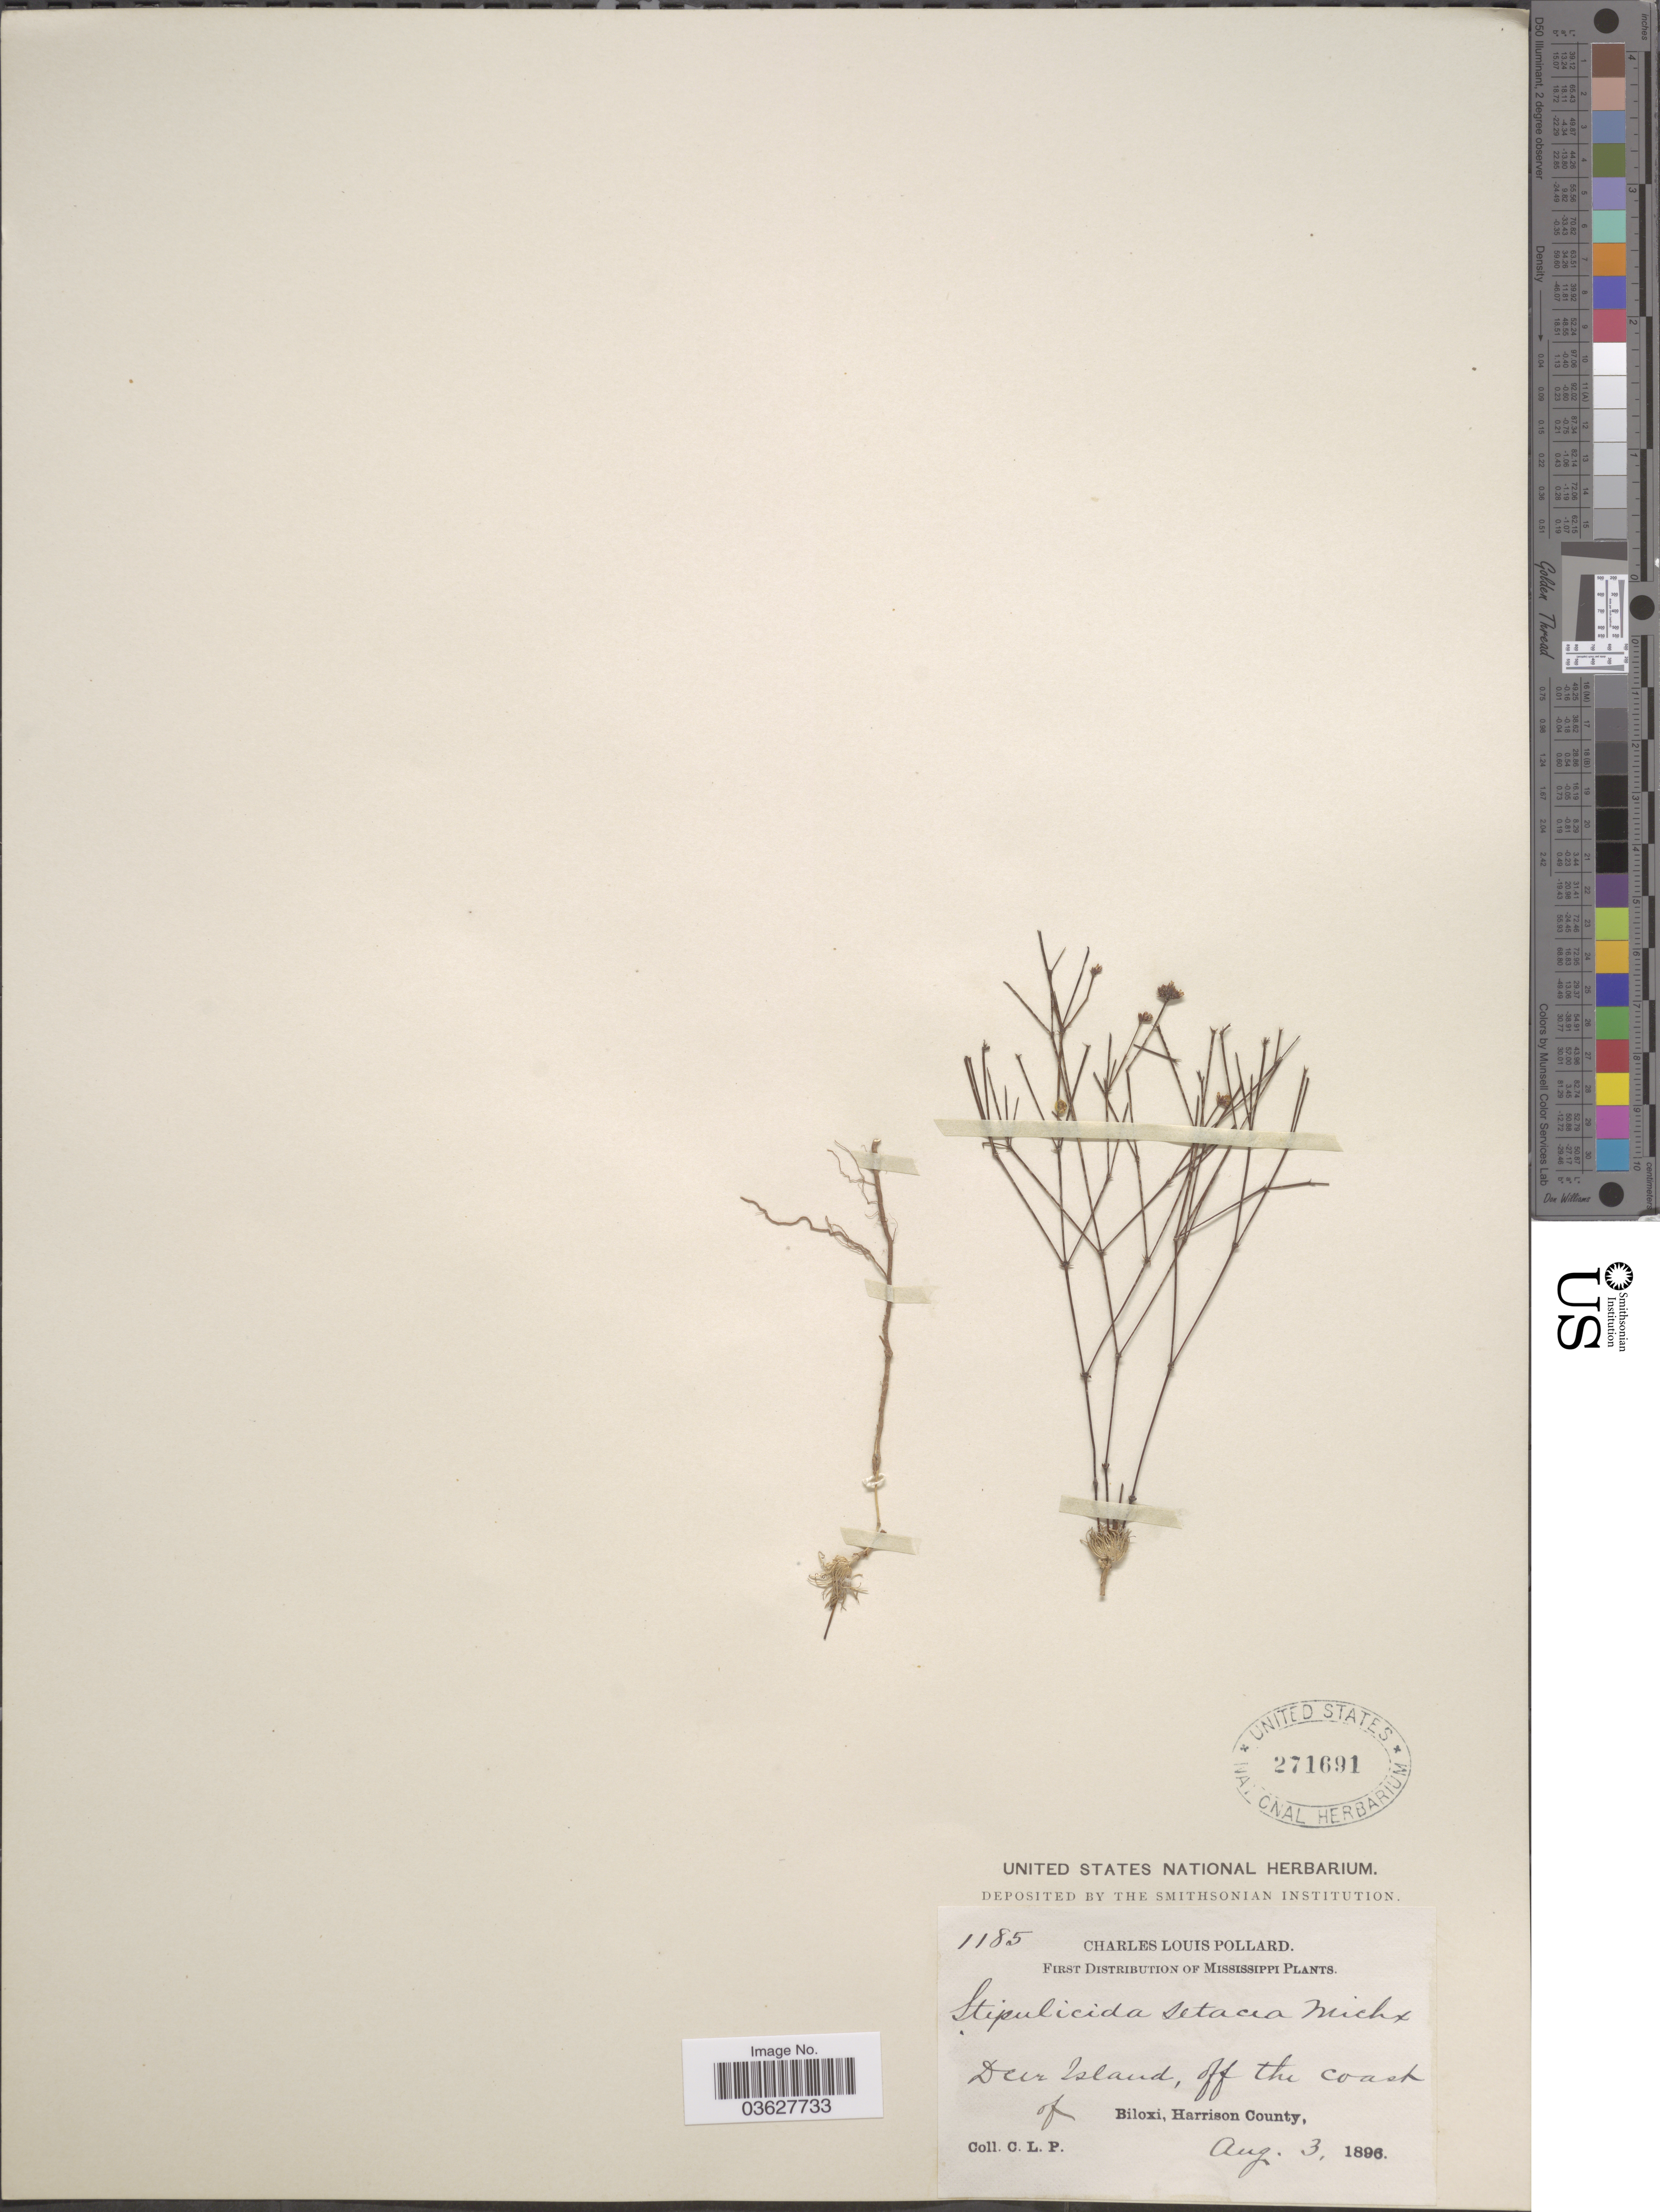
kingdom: Plantae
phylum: Tracheophyta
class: Magnoliopsida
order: Caryophyllales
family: Caryophyllaceae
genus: Stipulicida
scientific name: Stipulicida setacea var. setacea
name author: Michx.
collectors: C. L. Pollard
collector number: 1185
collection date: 1896-08-03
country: United States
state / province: Mississippi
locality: Deer Island, off the coast of Biloxi, Harrison County.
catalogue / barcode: US 271691